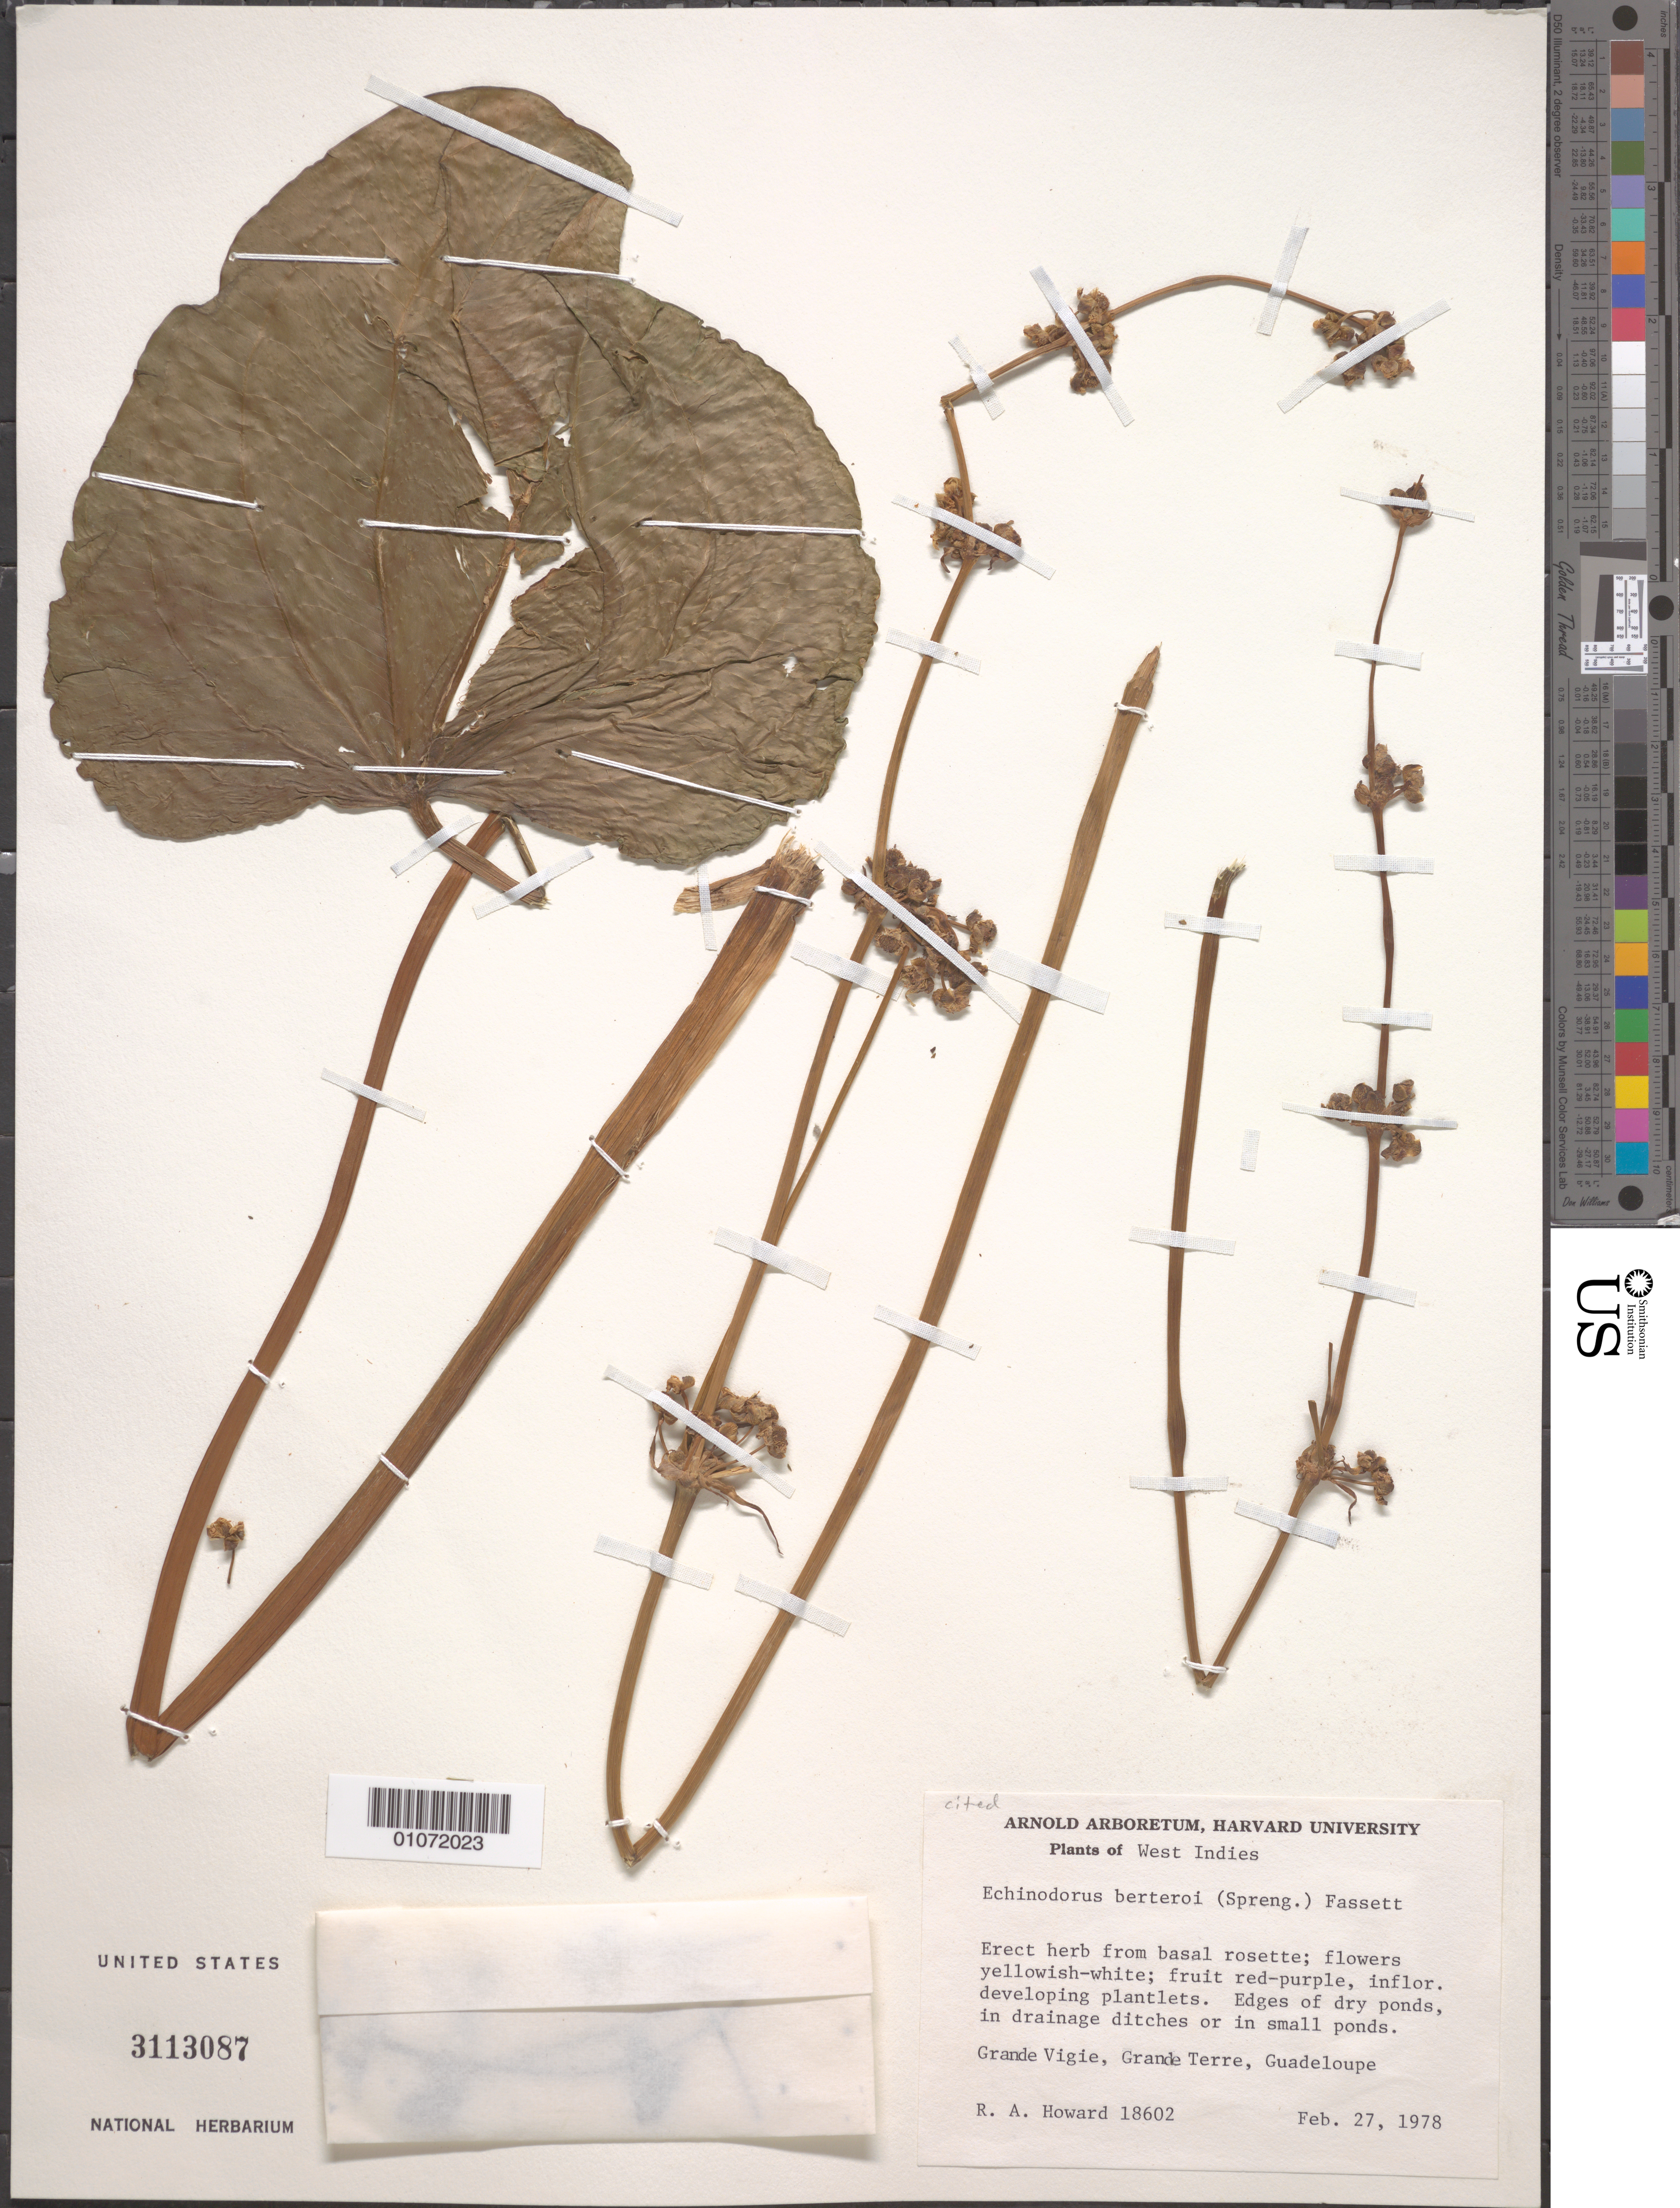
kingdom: Plantae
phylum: Tracheophyta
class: Liliopsida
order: Alismatales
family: Alismataceae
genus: Echinodorus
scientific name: Echinodorus berteroi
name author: (Spreng.) Fassett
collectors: R. A. Howard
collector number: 18602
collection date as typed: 27 Feb 1978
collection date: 1978-02-27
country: Guadeloupe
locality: Grande Vigie, Grande Terre, Guadeloupe.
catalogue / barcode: US 3113087